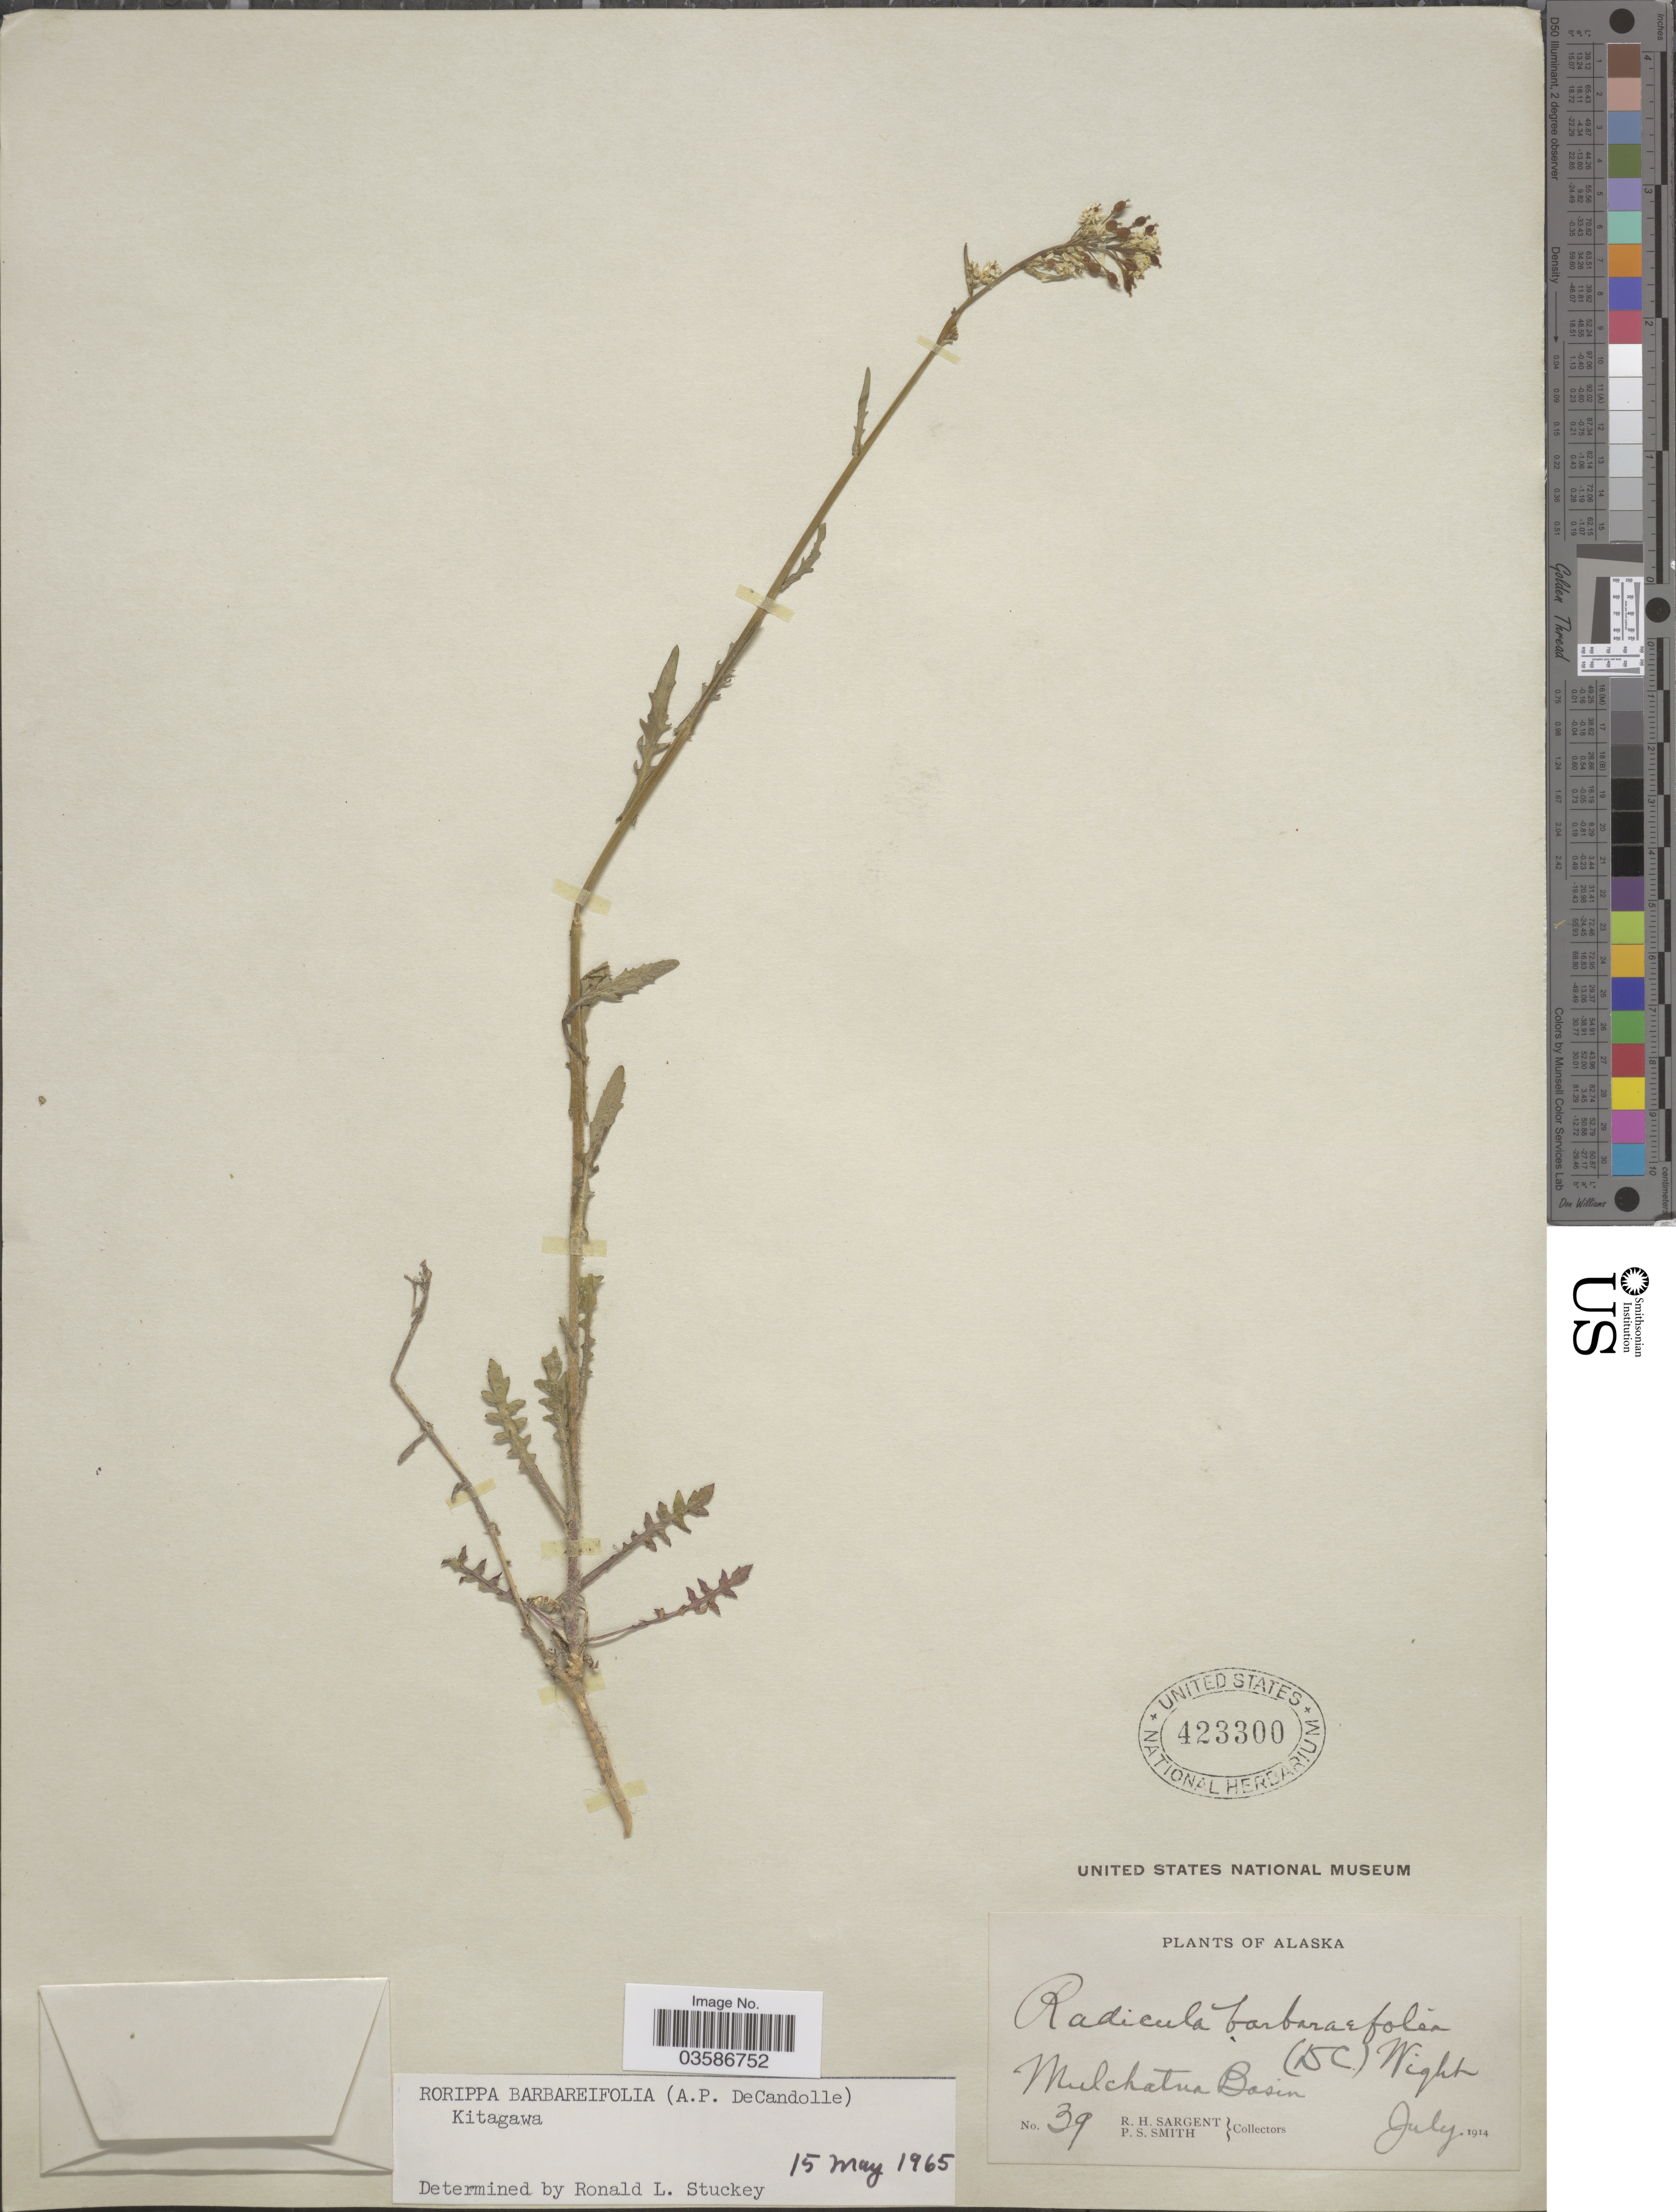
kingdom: Plantae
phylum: Tracheophyta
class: Magnoliopsida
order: Brassicales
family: Brassicaceae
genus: Rorippa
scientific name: Rorippa barbareifolia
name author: (DC.) Kitag.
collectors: R. Sargent & P. Smith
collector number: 39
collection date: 1914-07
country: United States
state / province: Alaska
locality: Mulchatna Basin.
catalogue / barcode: US 423300